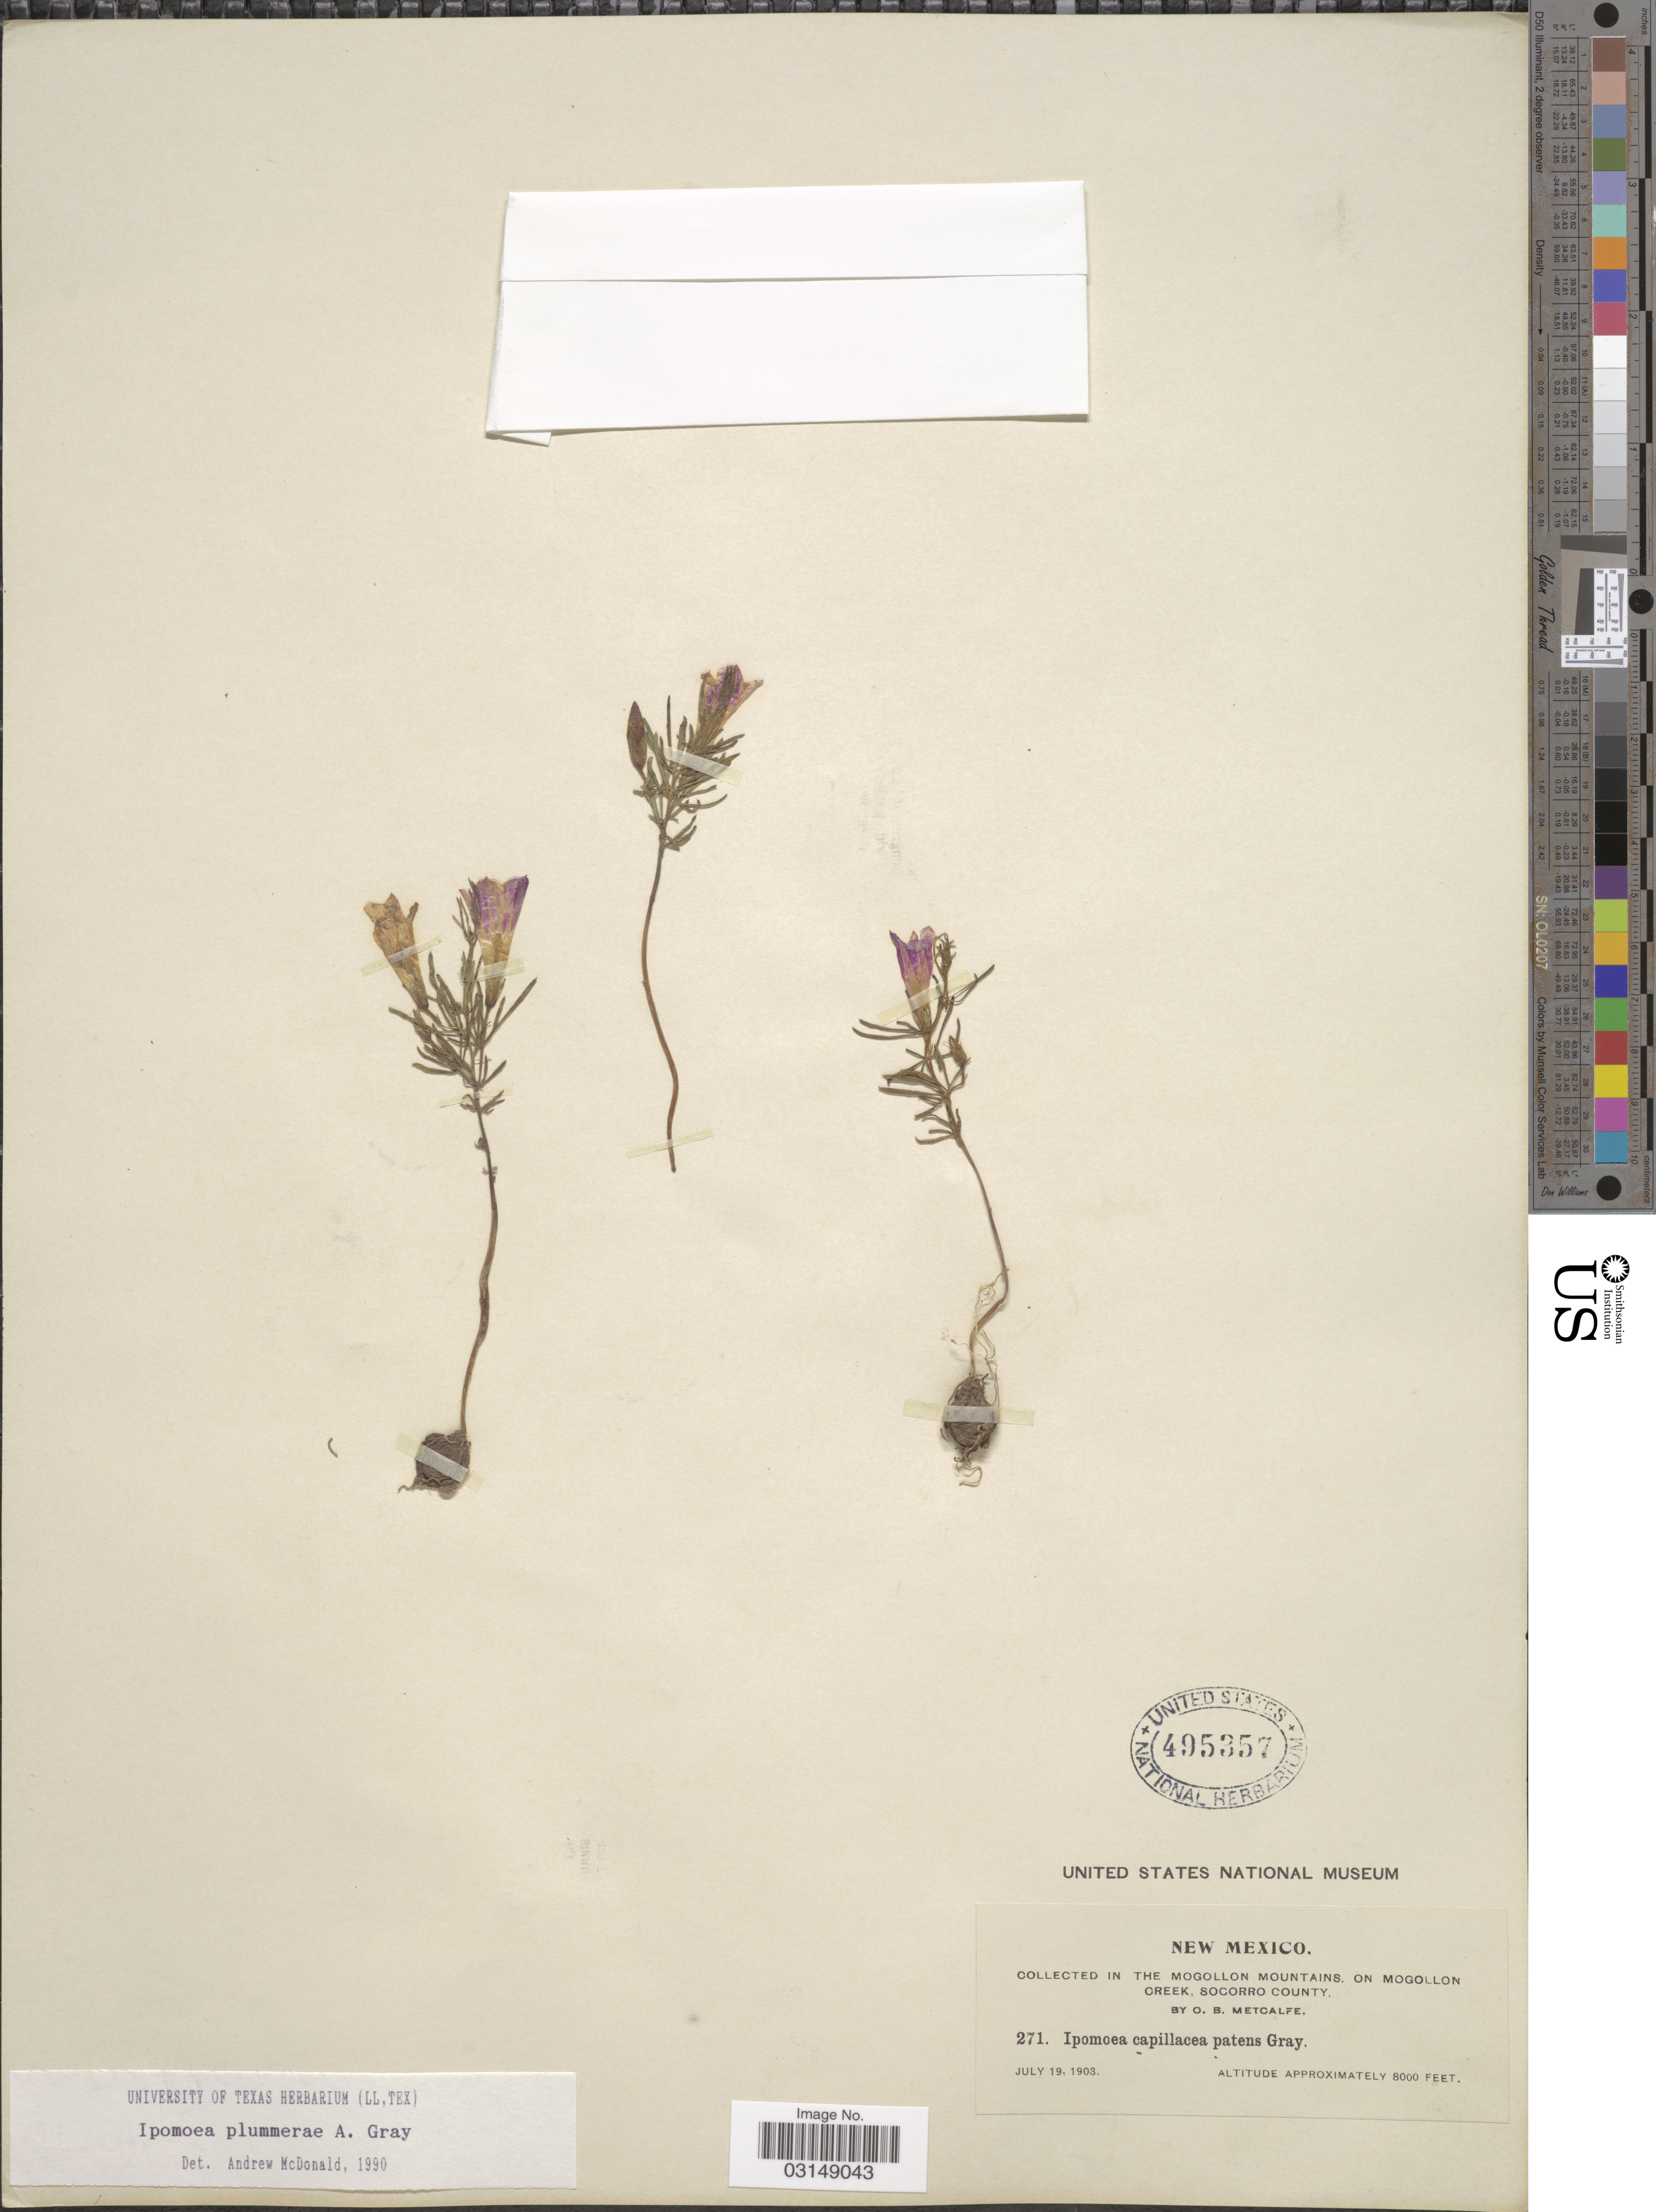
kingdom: Plantae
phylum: Tracheophyta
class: Magnoliopsida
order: Solanales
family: Convolvulaceae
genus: Ipomoea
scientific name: Ipomoea plummerae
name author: A. Gray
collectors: O. B. Metcalfe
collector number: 271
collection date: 1903-07-19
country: United States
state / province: New Mexico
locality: In the Mogollon Mountains, on Mogollon Creek, Socorro County.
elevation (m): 2438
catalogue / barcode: US 495357